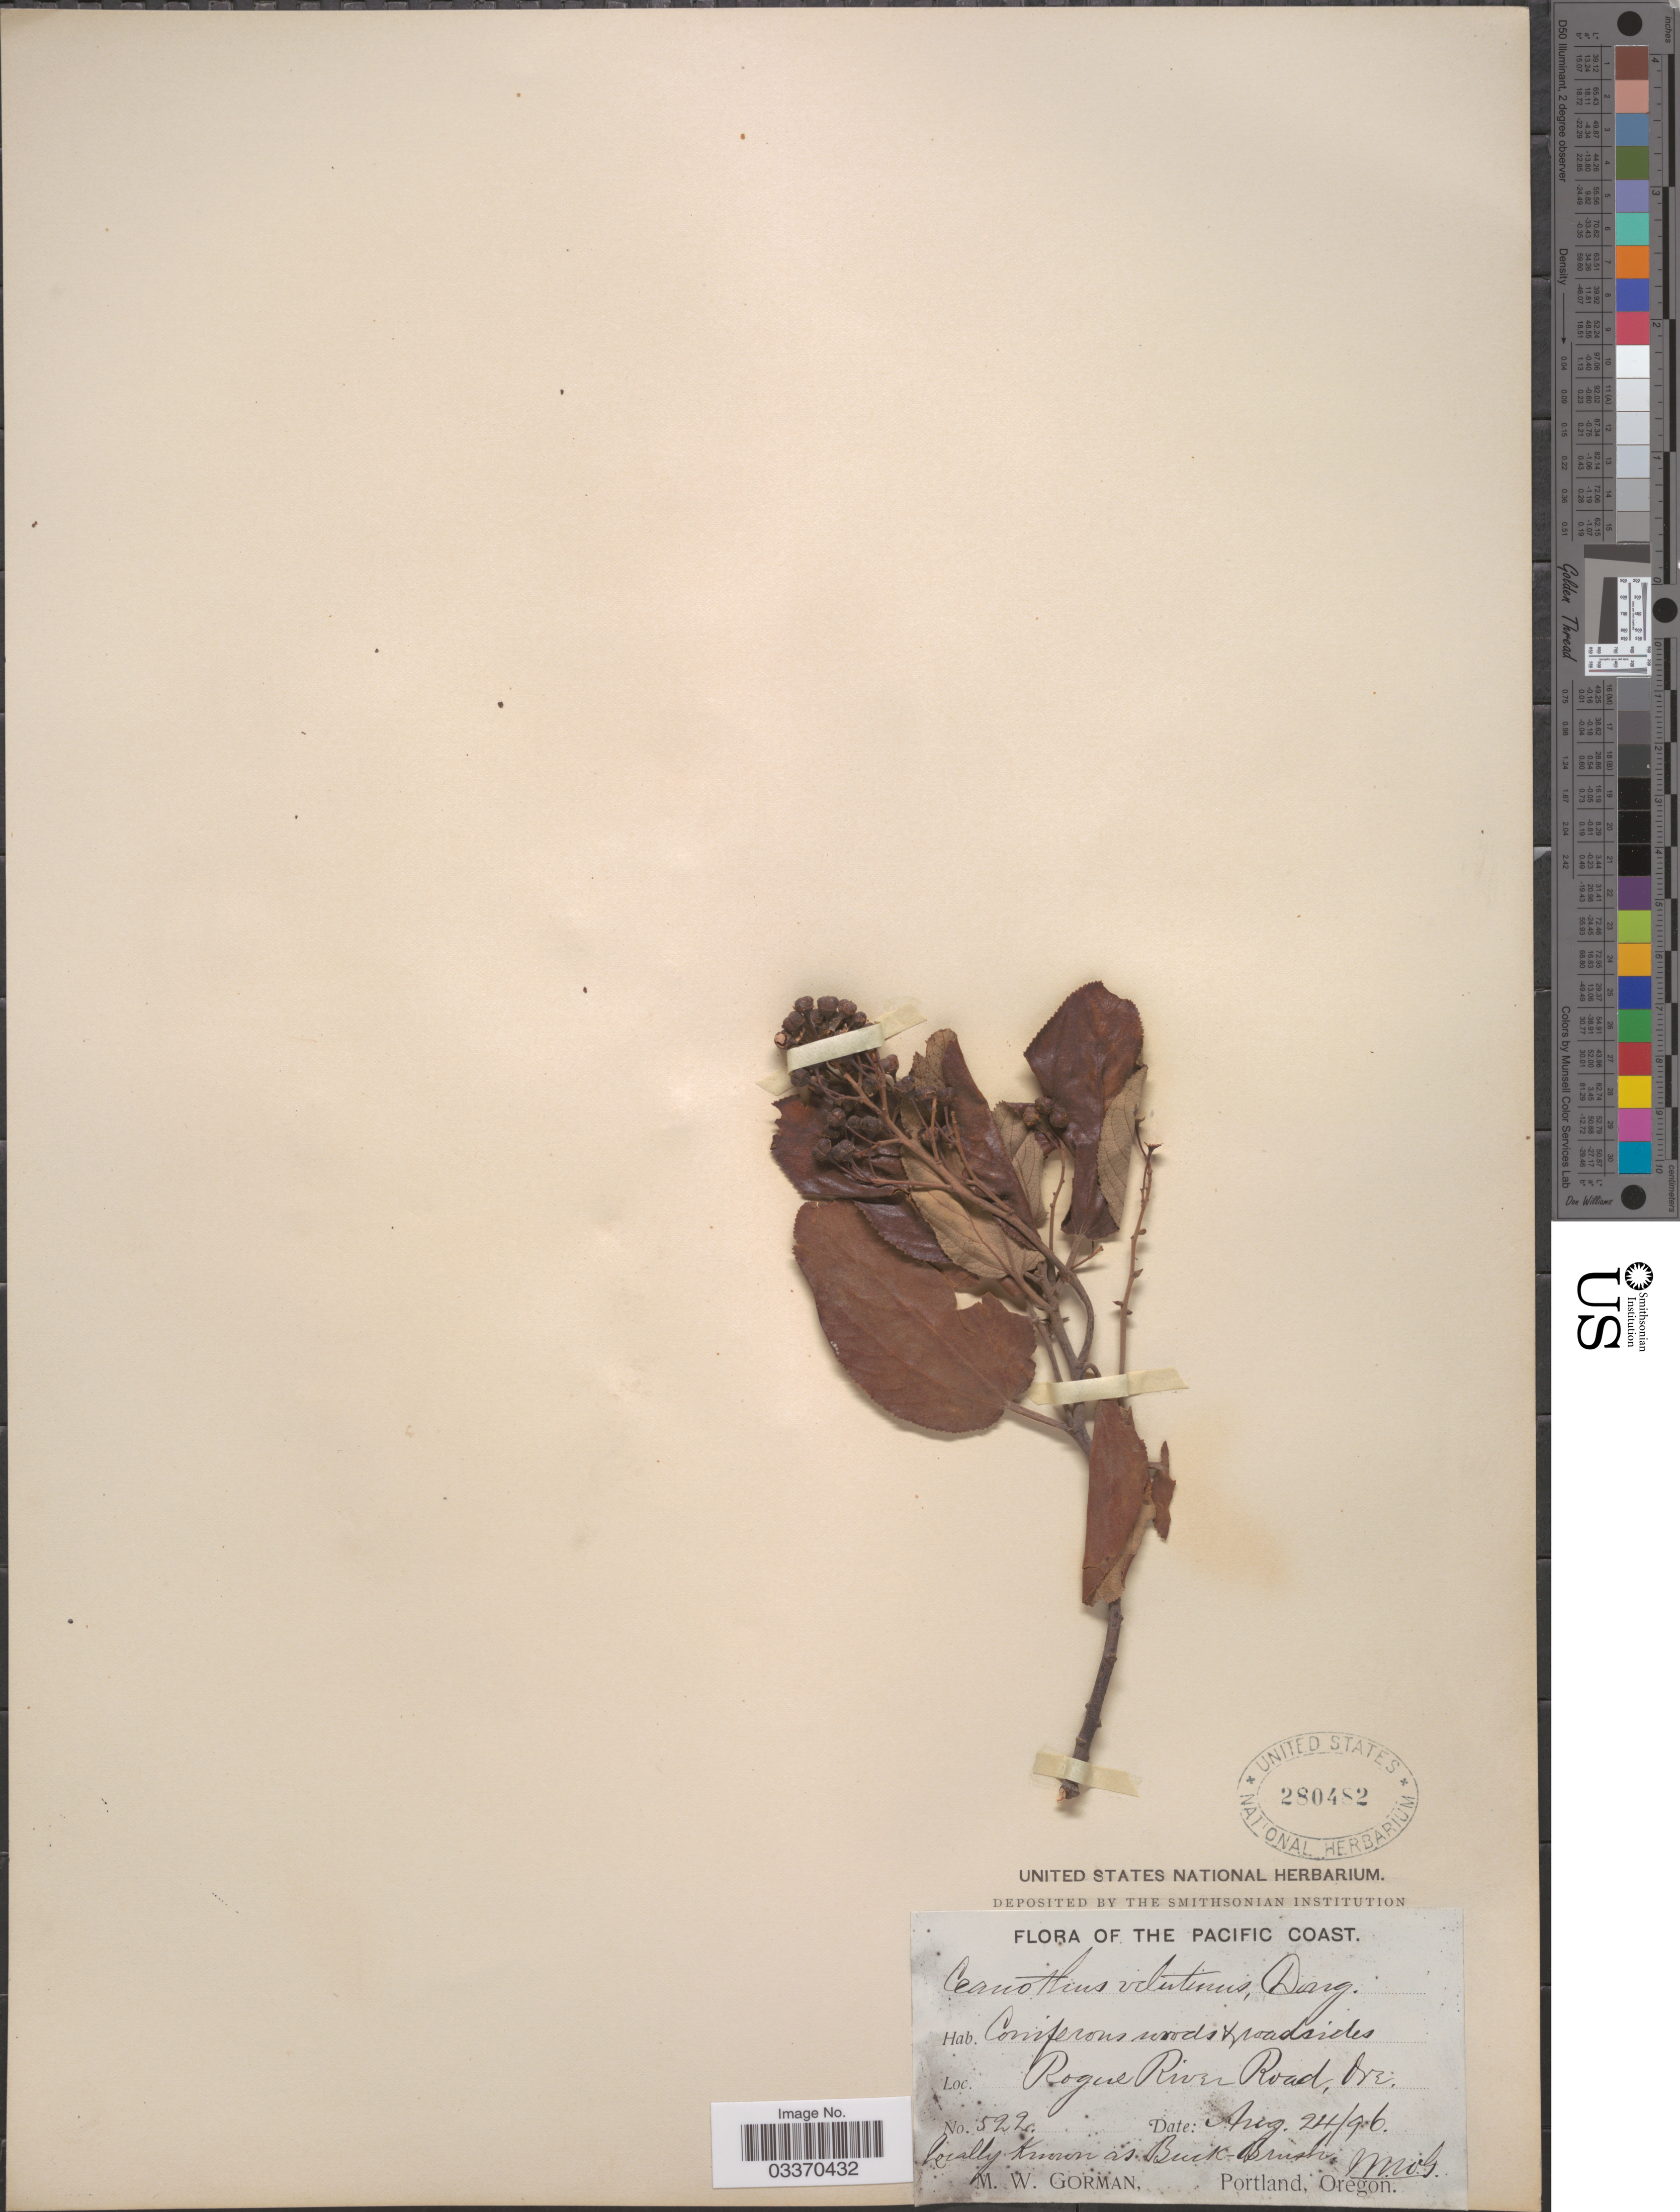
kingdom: Plantae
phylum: Tracheophyta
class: Magnoliopsida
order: Rosales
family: Rhamnaceae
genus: Ceanothus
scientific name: Ceanothus velutinus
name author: Douglas ex Hook.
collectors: M. W. Gorman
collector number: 522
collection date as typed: Transcribed d/m/y: 24/8/96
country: United States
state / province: Oregon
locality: The Pacific Coast. Rogue River Road.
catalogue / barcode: US 280482